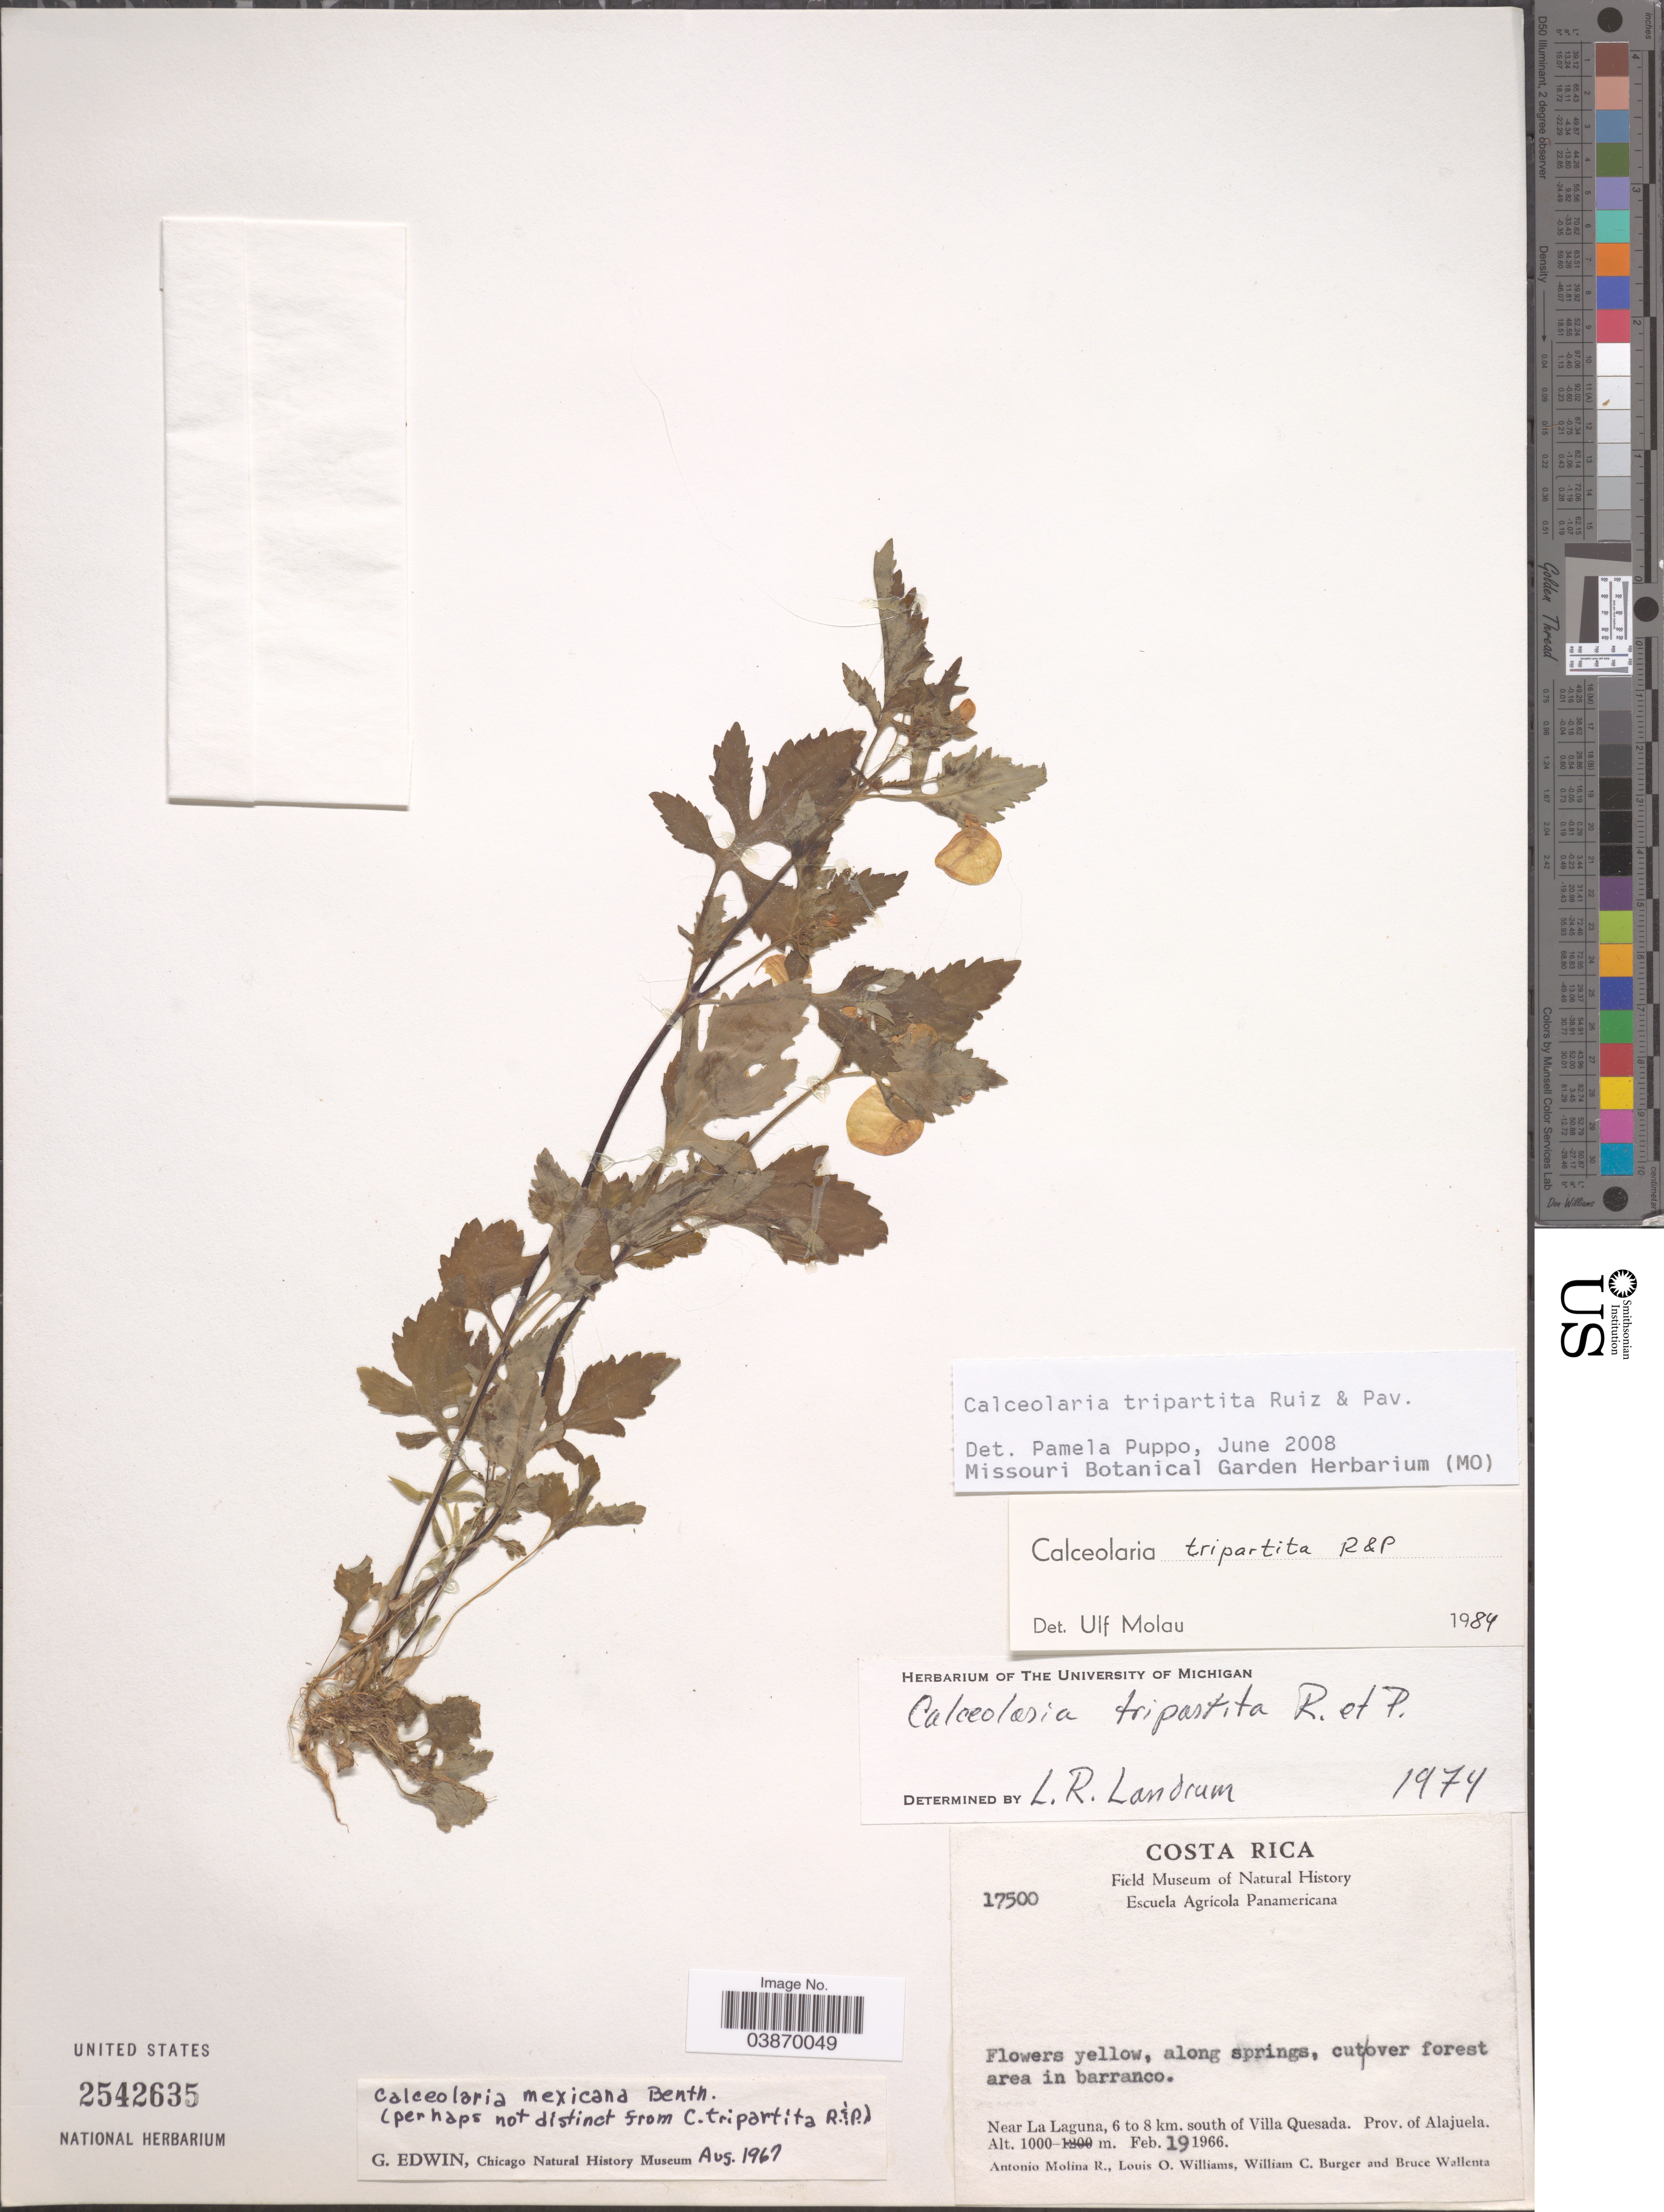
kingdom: Plantae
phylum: Tracheophyta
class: Magnoliopsida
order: Lamiales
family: Calceolariaceae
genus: Calceolaria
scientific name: Calceolaria tripartita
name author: Ruiz & Pav.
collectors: A. Molina R., L. O. Williams, W. Burger & B. Wallenta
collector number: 17500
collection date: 1966-02-19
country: Costa Rica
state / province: Alajuela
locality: Near La Laguna, 6 to 8 km. south of Villa Quesada.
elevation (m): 1000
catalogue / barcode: US 2542635